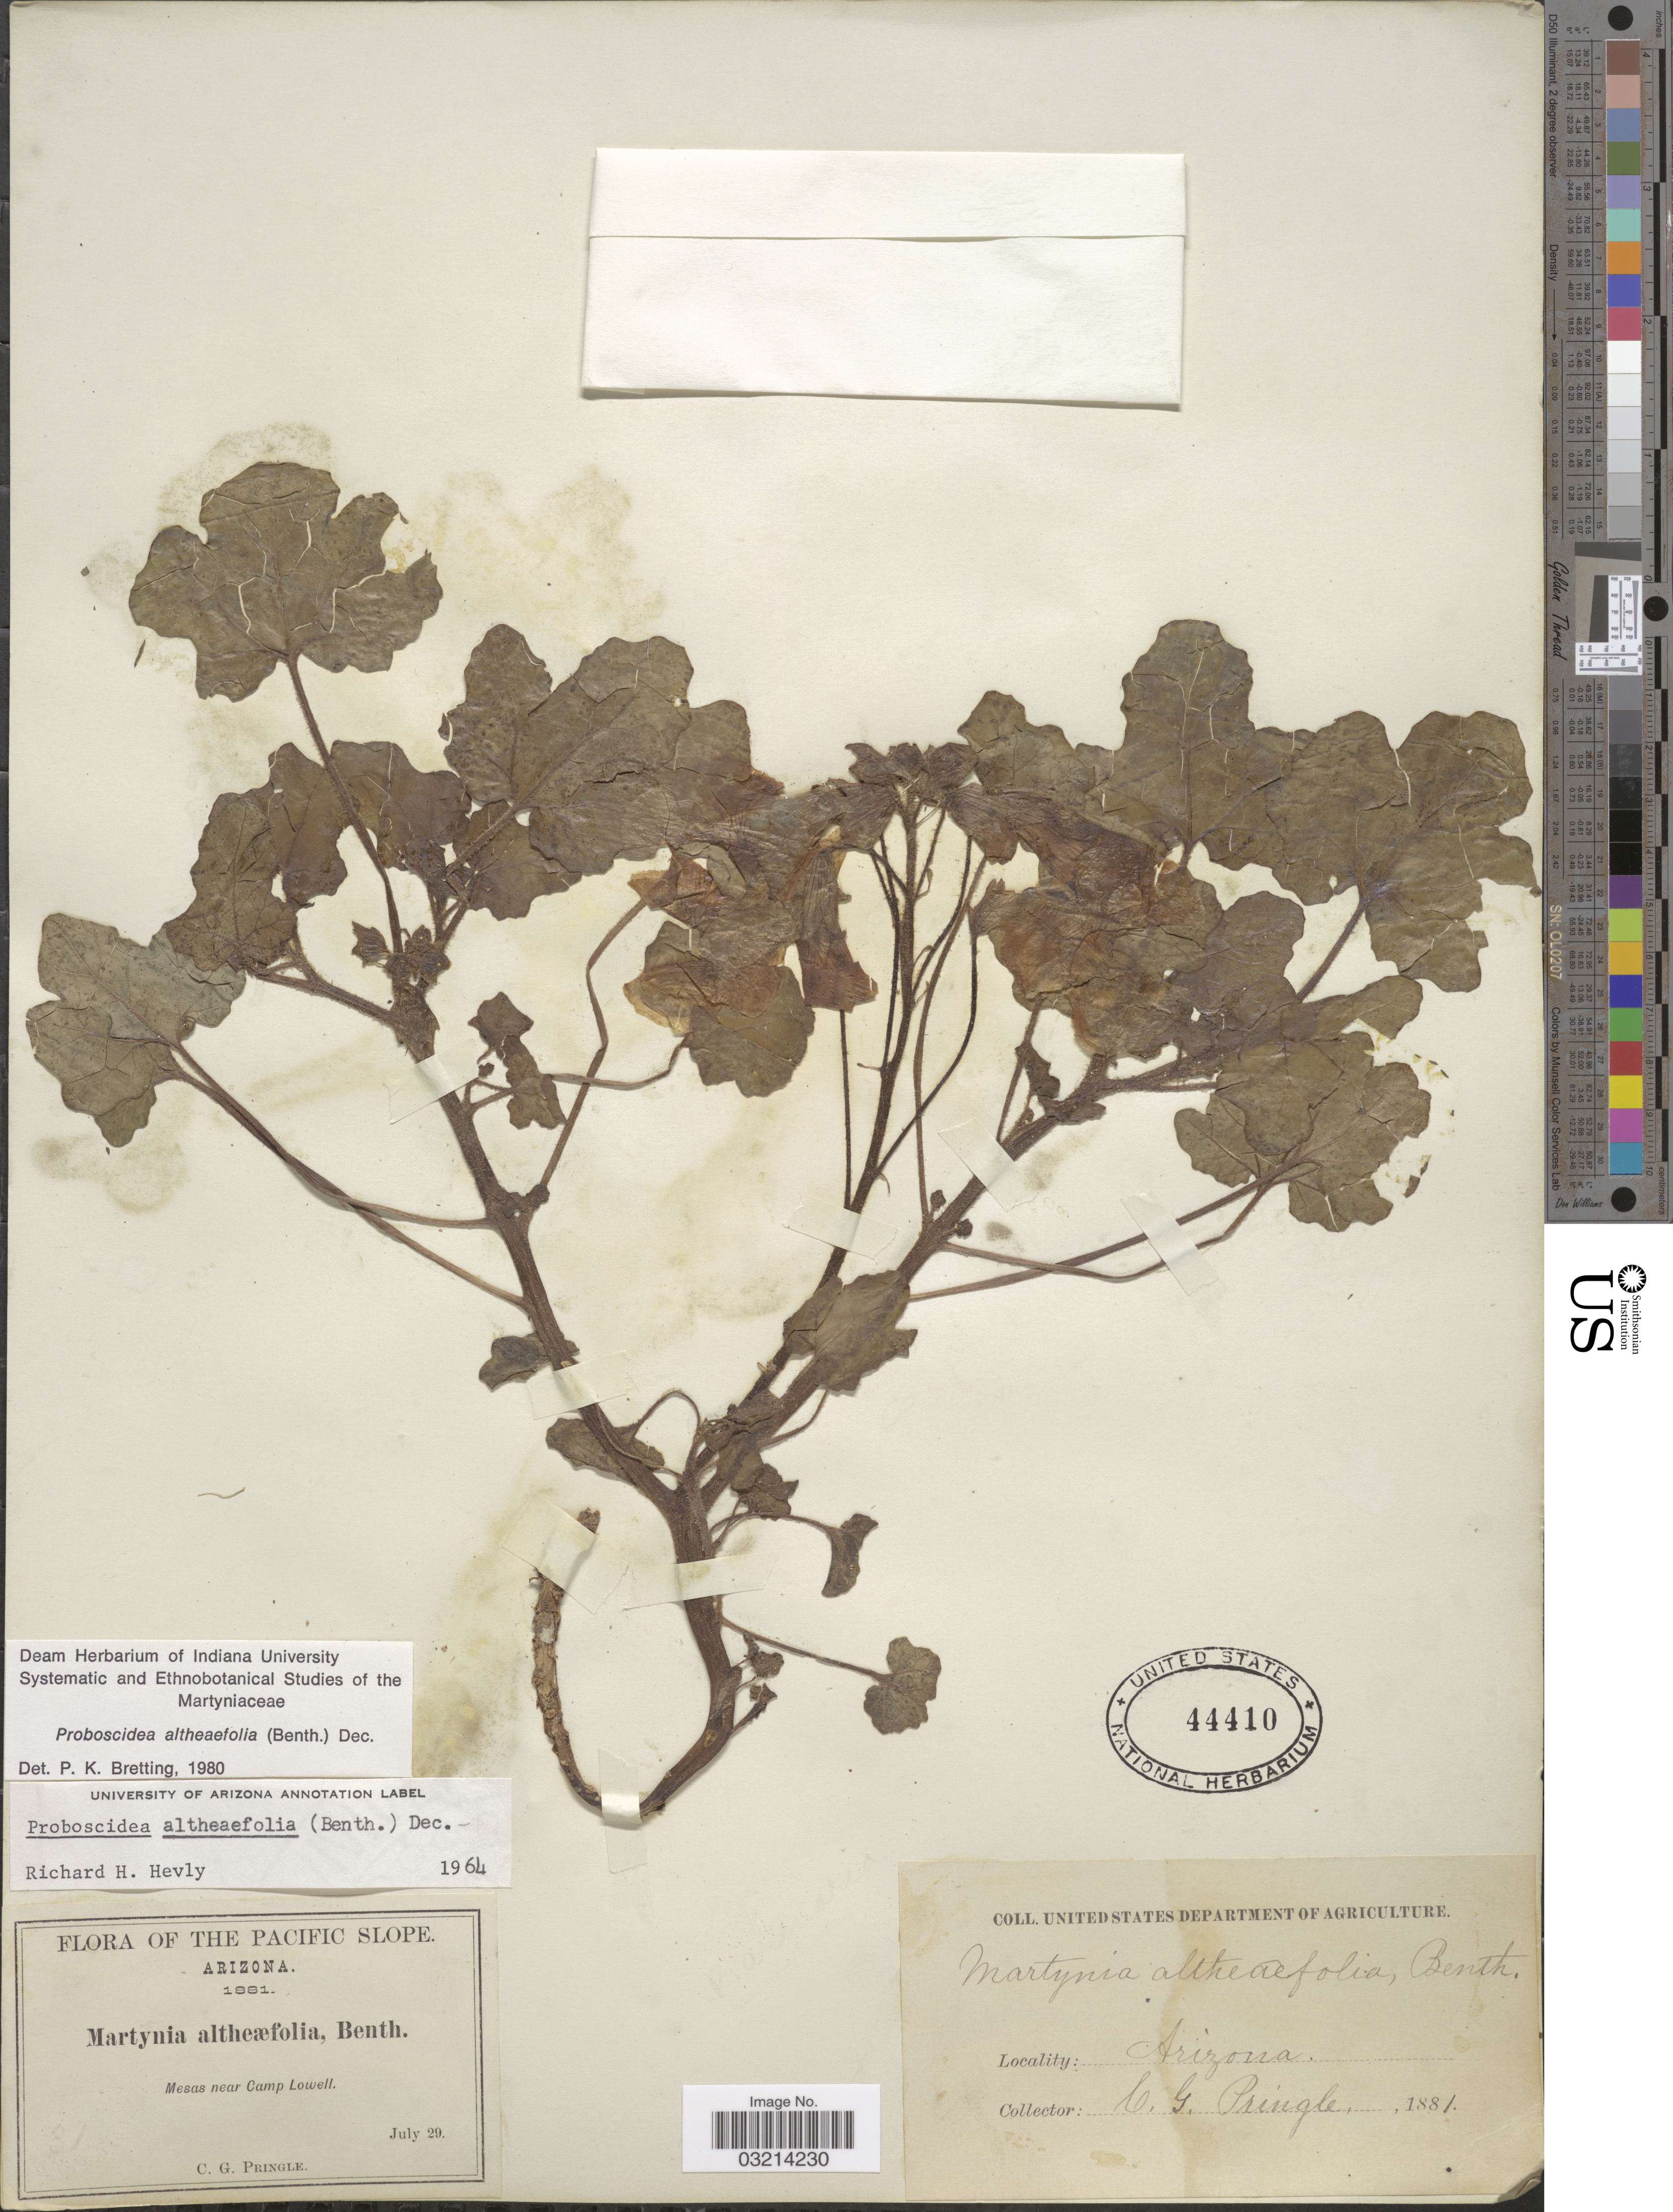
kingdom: Plantae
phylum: Tracheophyta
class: Magnoliopsida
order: Lamiales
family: Martyniaceae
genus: Proboscidea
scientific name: Proboscidea althaeifolia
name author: (Benth.) Decne.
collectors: C. G. Pringle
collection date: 1881-07-29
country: United States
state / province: Arizona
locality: The Pacific Slope. Mesas near Camp Lowell.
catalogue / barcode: US 44410